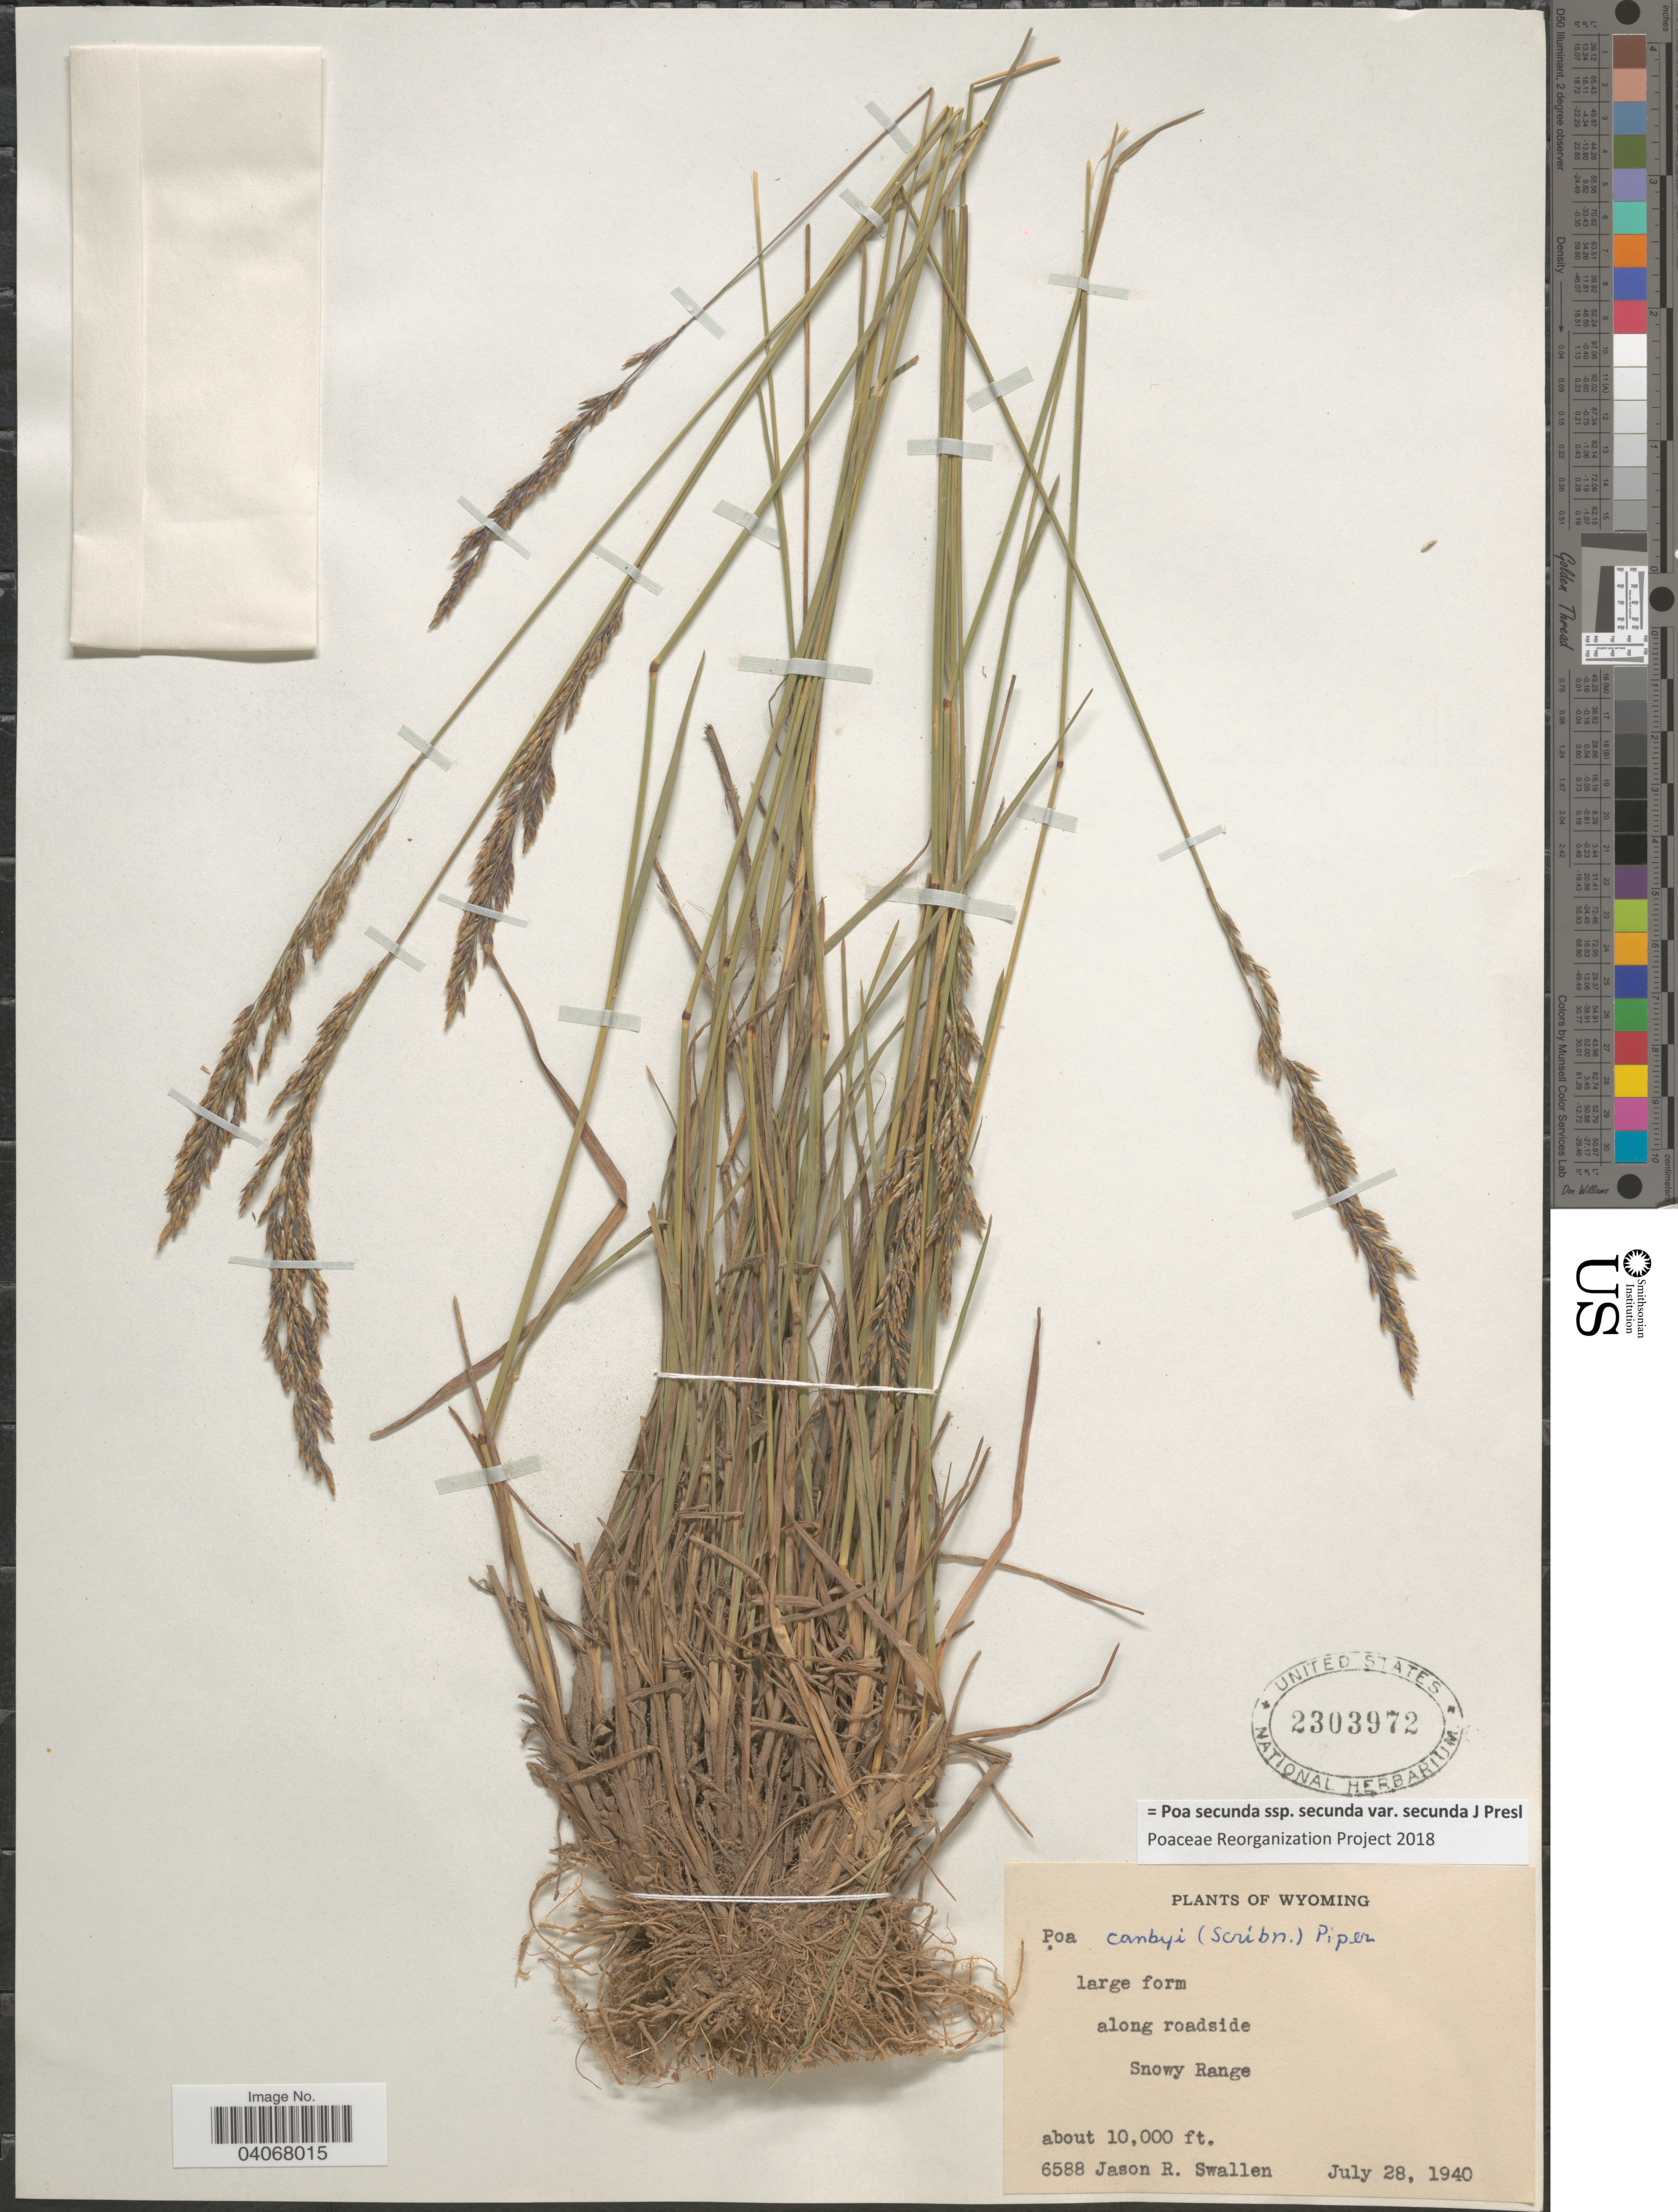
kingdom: Plantae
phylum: Tracheophyta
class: Liliopsida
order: Poales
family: Poaceae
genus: Poa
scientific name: Poa secunda subsp. secunda var. secunda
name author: J. Presl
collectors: J. R. Swallen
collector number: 6588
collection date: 1940-07-28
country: United States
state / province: Wyoming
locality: Large form along roadside Snowy Range.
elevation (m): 3048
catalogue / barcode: US 2303972